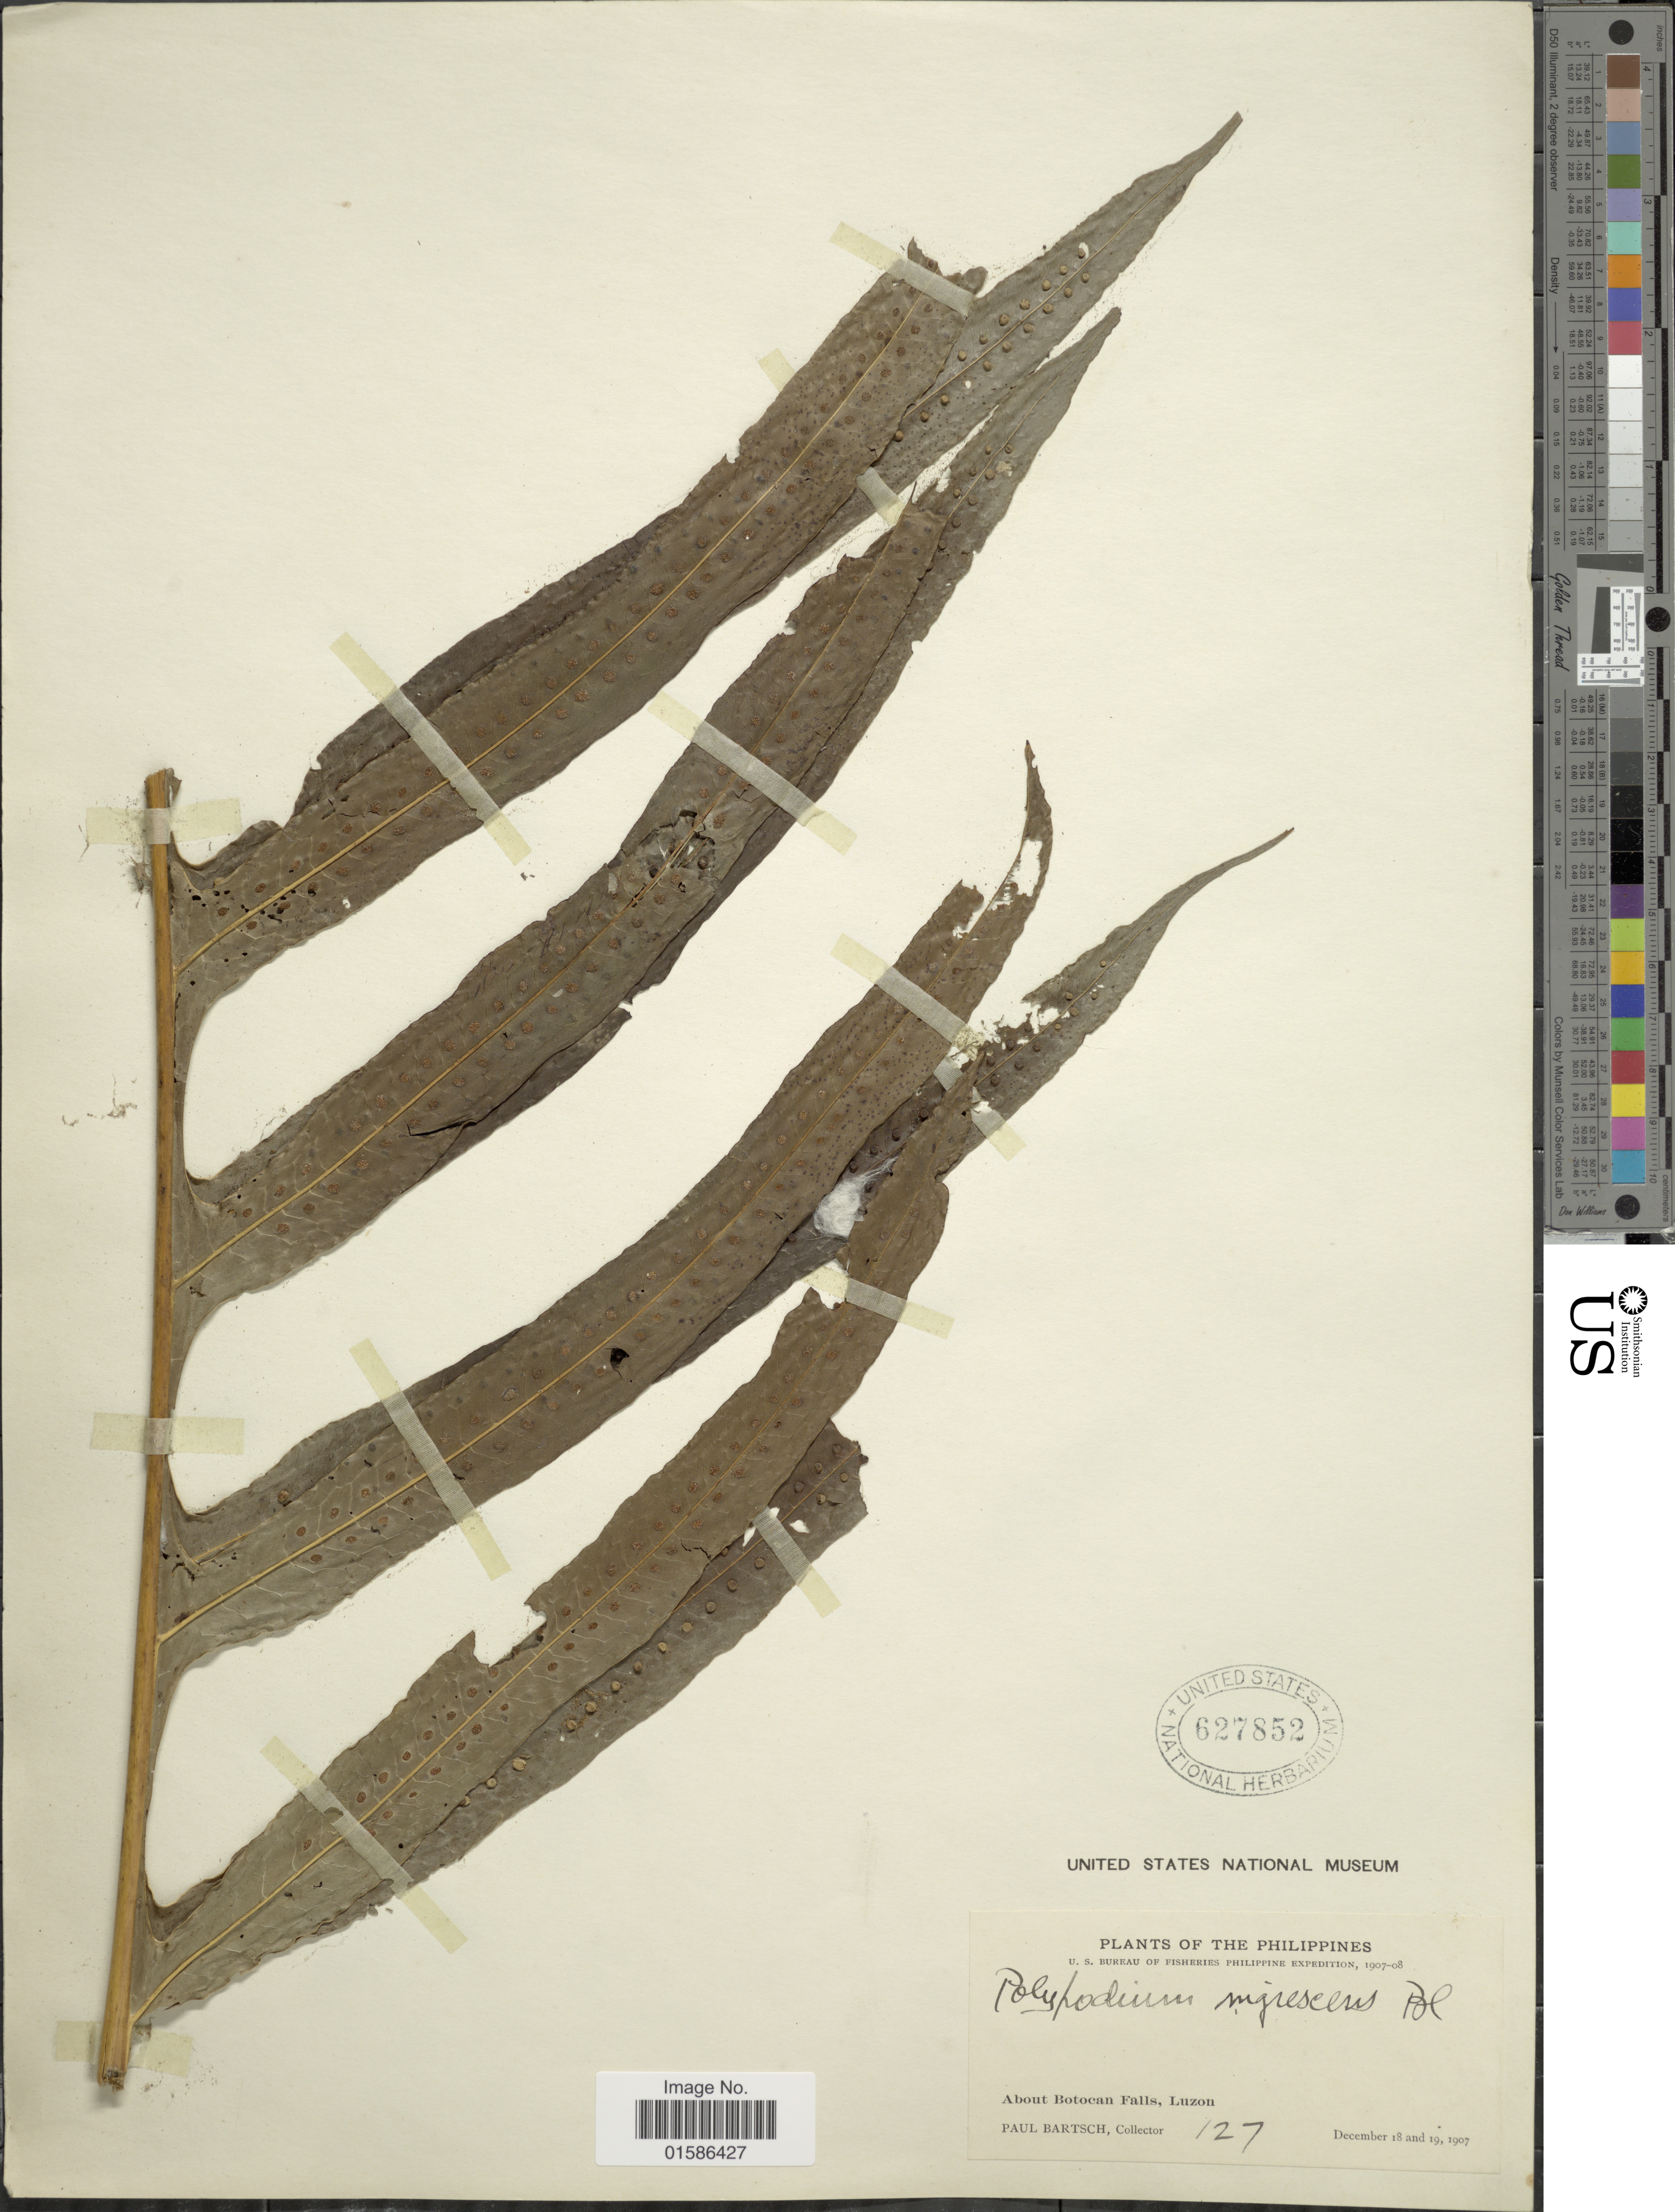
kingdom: Plantae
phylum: Tracheophyta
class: Polypodiopsida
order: Polypodiales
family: Polypodiaceae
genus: Microsorum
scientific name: Microsorum membranifolium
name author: (R. Br.) Ching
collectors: P. Bartsch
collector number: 127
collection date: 1907-12-18/1907-12-19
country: Philippines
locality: About Botocan Falls, Luzon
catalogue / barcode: US 627852